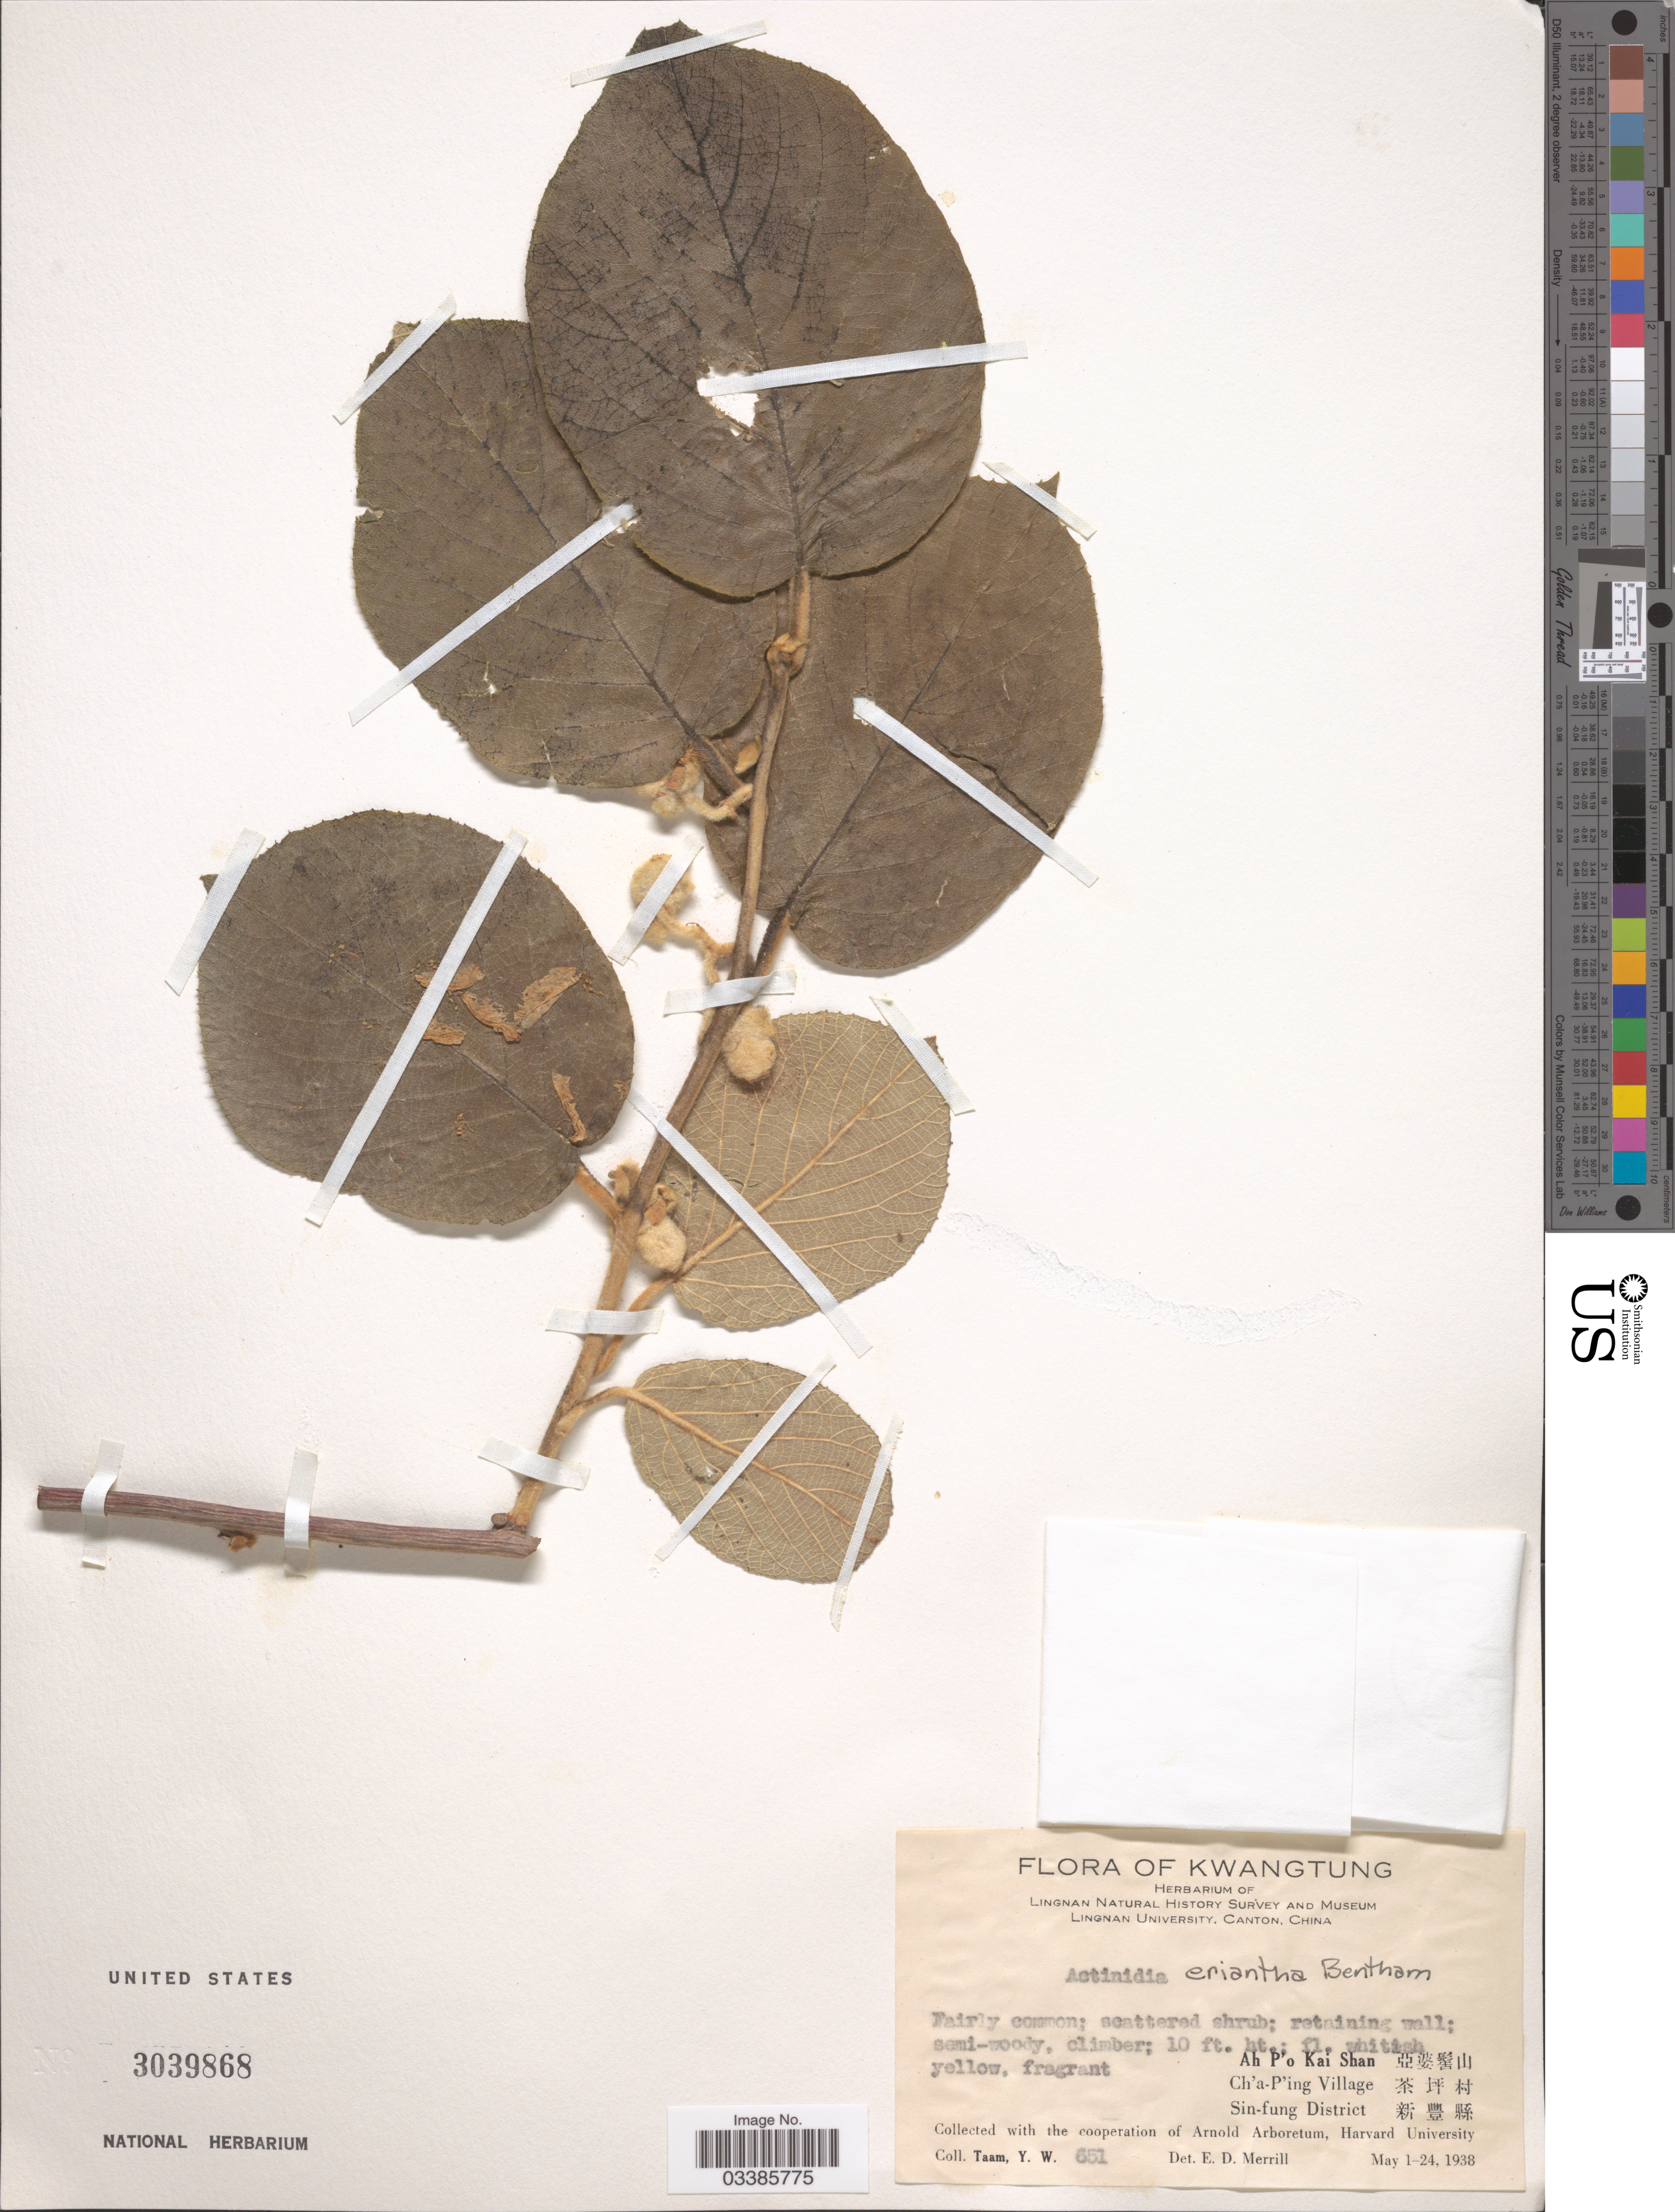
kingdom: Plantae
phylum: Tracheophyta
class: Magnoliopsida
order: Ericales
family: Actinidiaceae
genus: Actinidia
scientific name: Actinidia eriantha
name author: Benth.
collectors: Y. W. Taam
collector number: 651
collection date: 1938-05-01/1938-05-24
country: China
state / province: Guangdong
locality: Kwangtung. Ah P'o Kai Shan X. Ch'a-P'ing Village X. Sin-fung District X.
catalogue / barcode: US 3039868